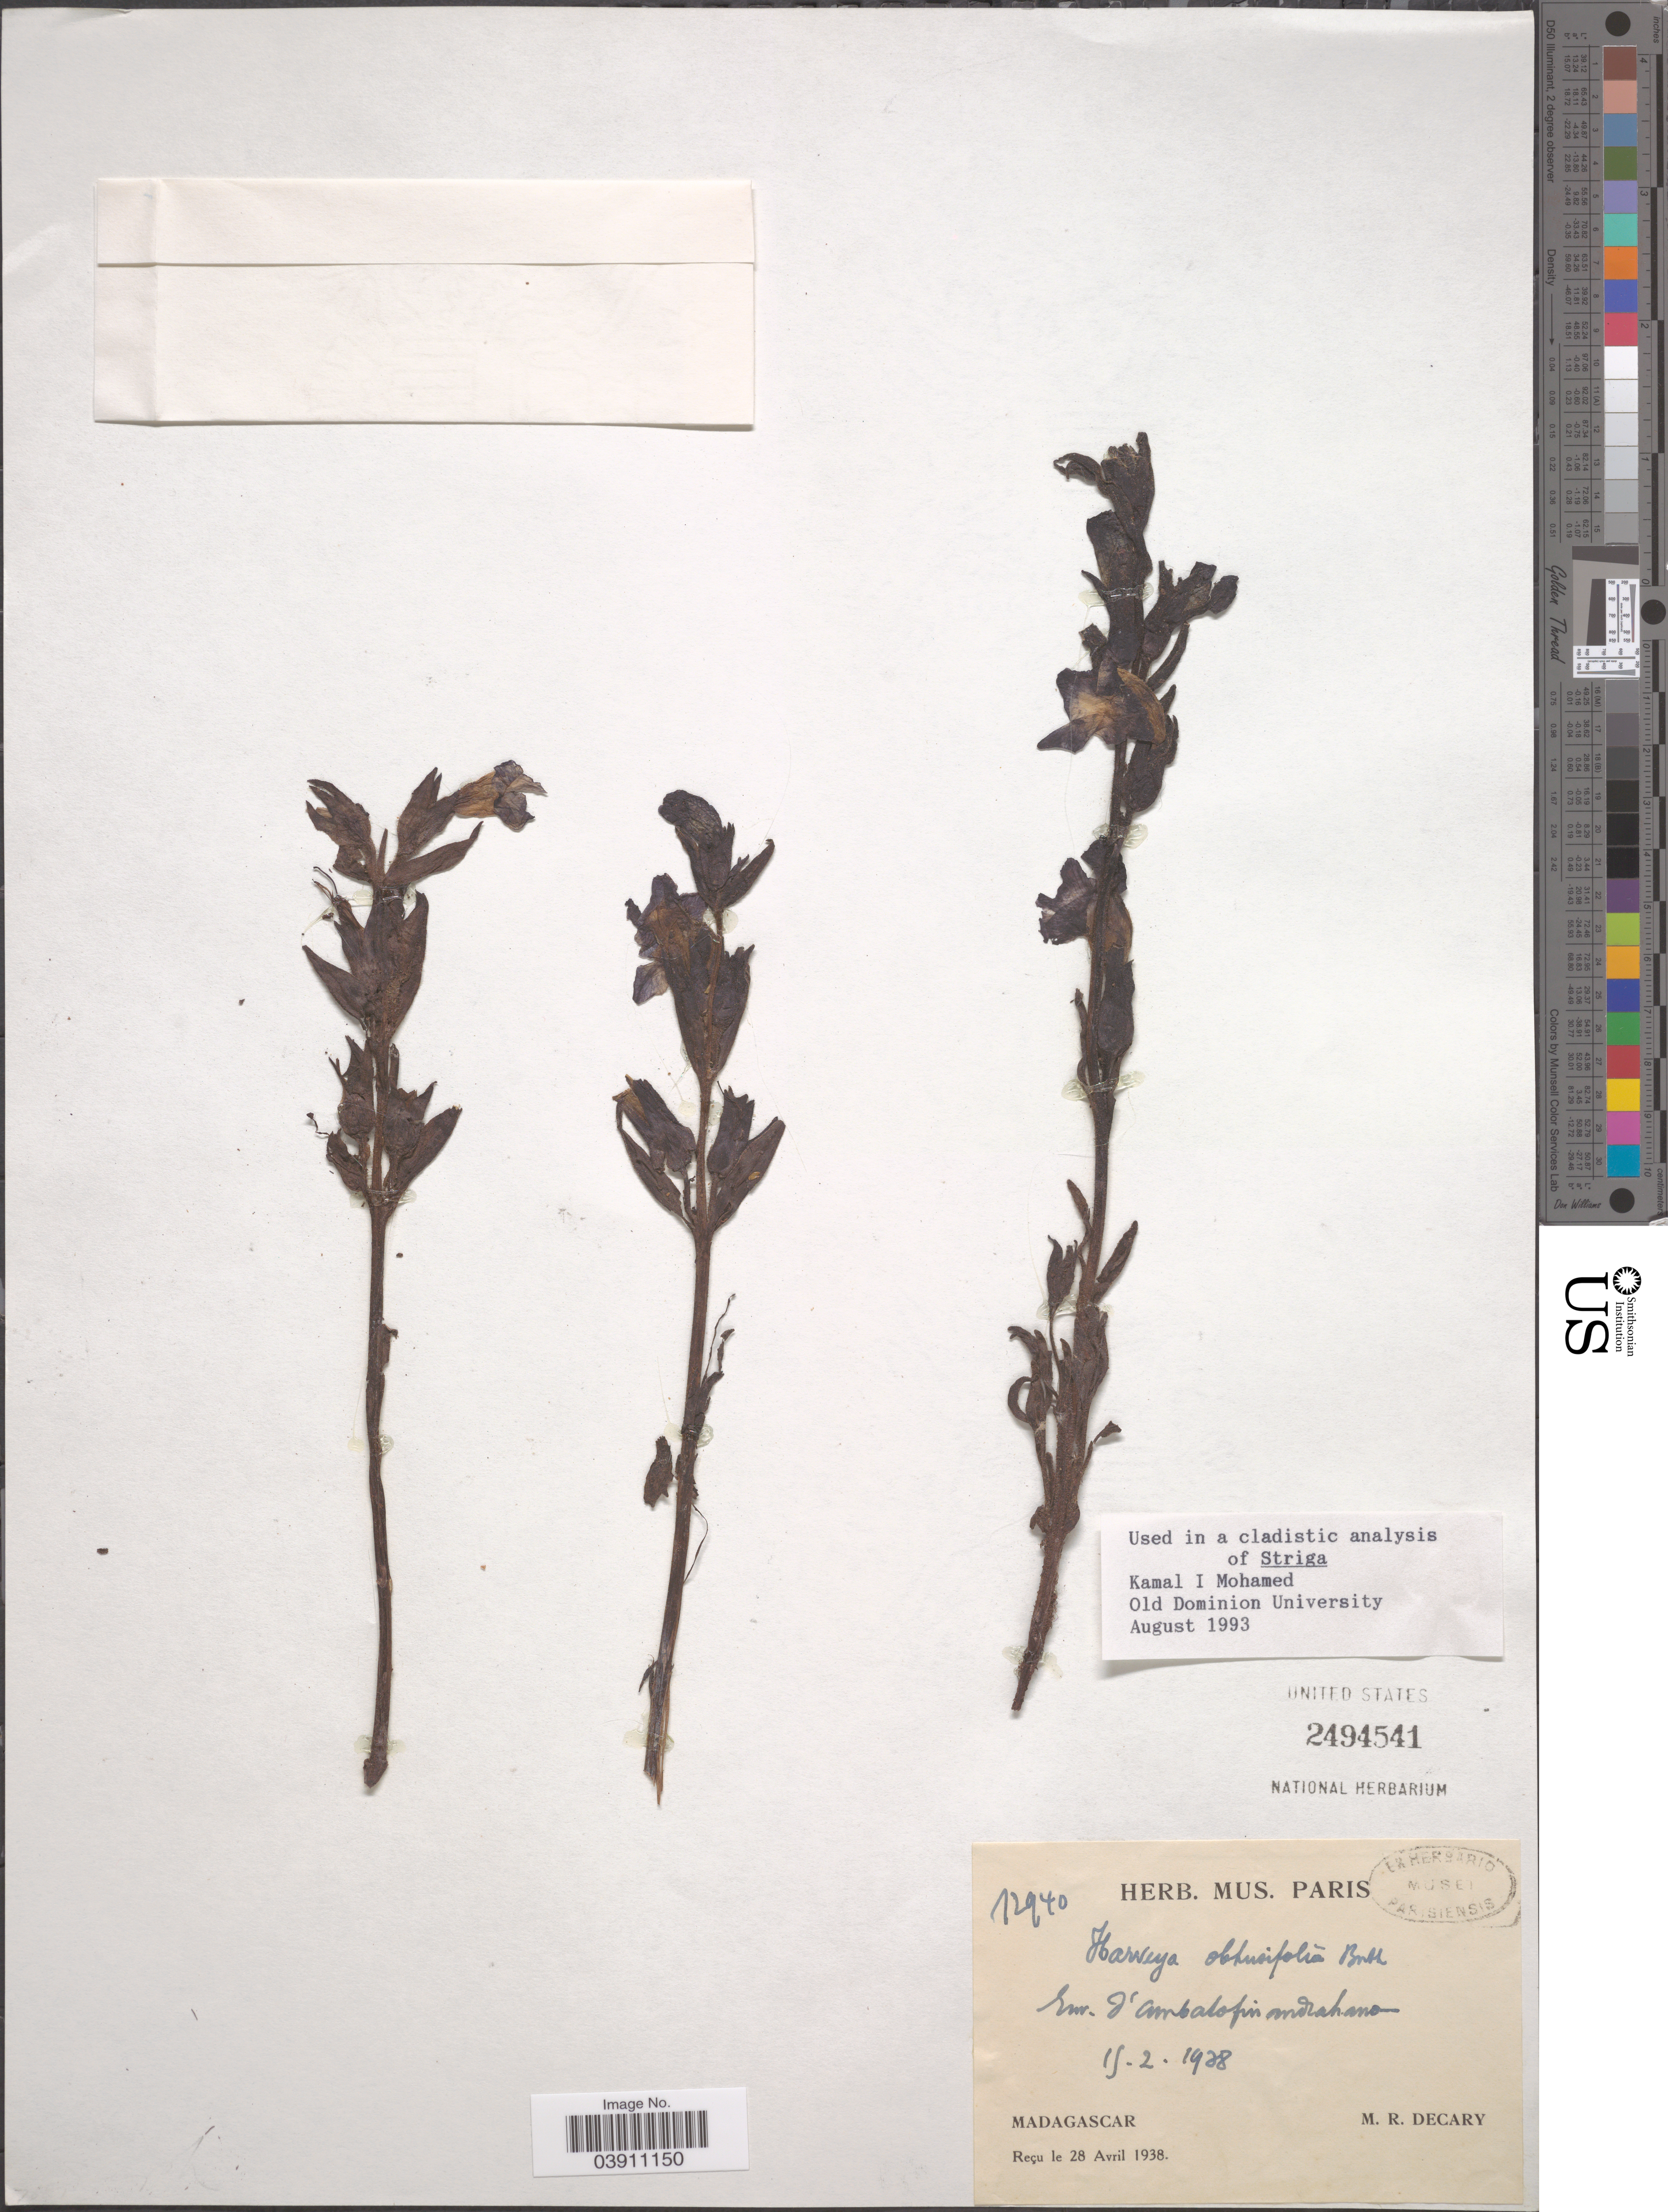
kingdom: Plantae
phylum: Tracheophyta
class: Magnoliopsida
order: Lamiales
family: Orobanchaceae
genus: Harveya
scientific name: Harveya obtusifolia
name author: (Benth.) Vatke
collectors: R. Decary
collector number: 12940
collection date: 1928-02-15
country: Madagascar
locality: Env. d'Ambalofin andaharo.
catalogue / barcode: US 2494541